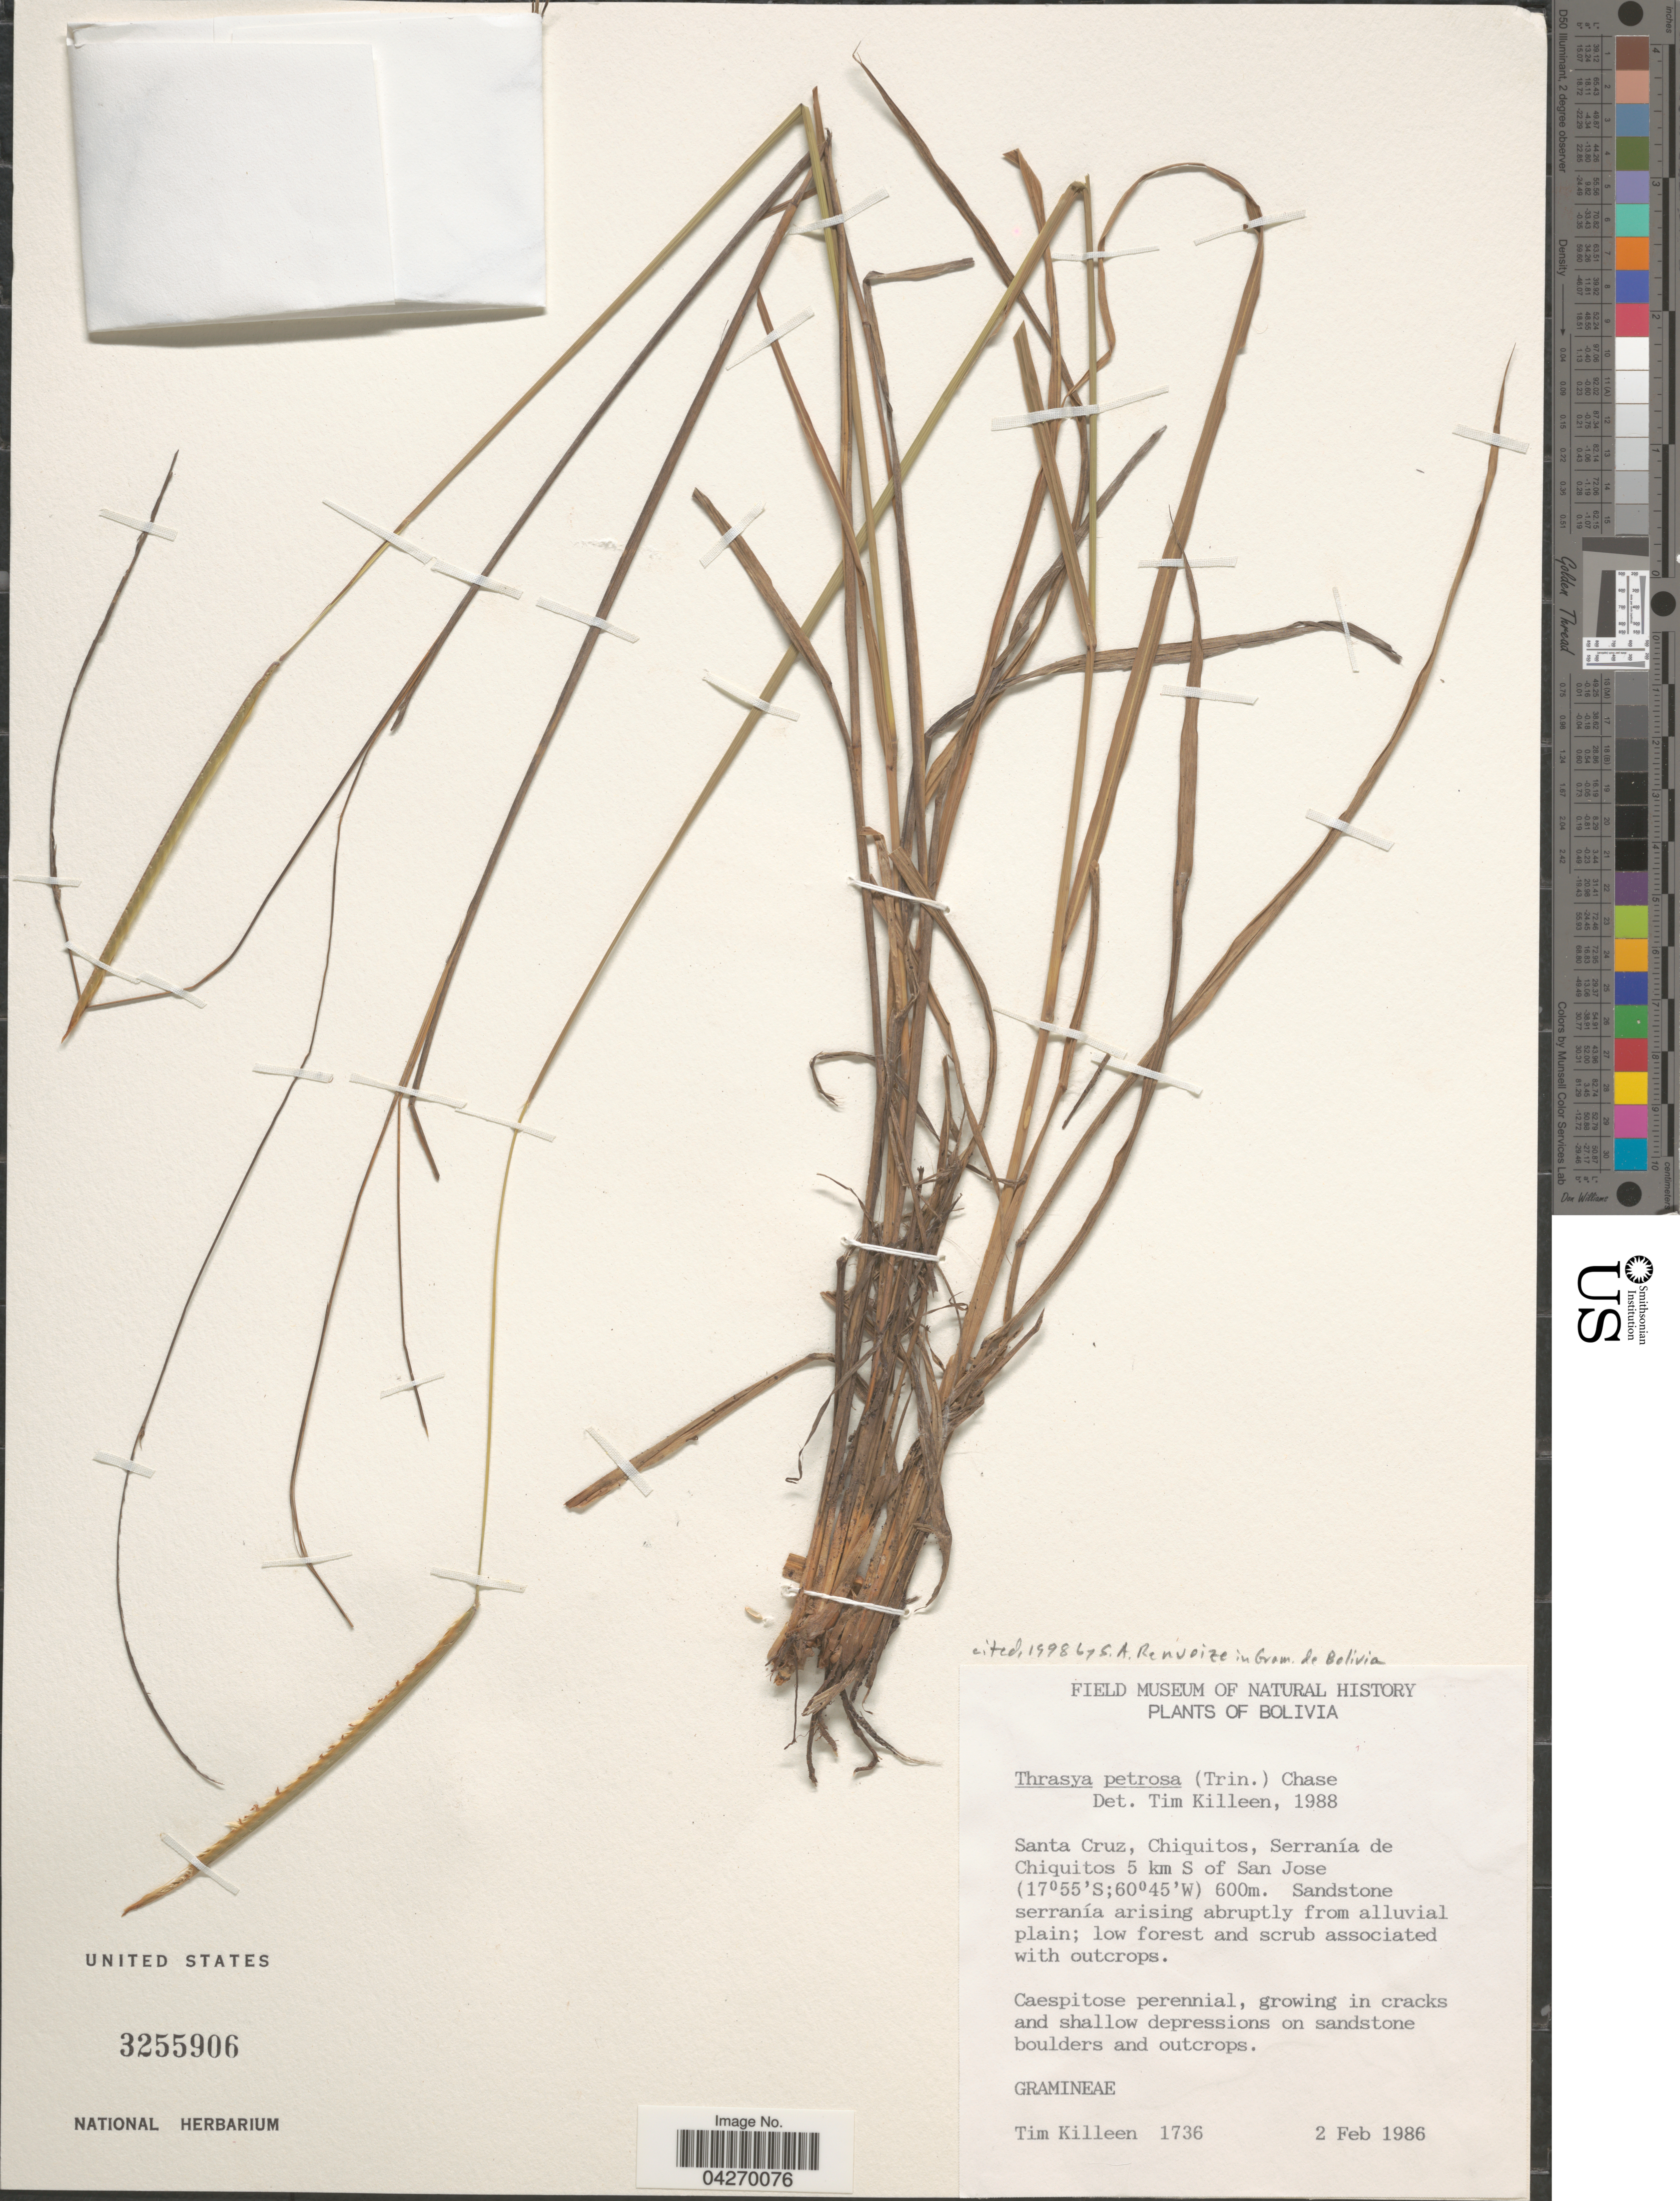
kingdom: Plantae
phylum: Tracheophyta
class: Liliopsida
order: Poales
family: Poaceae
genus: Paspalum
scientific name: Paspalum foliiforme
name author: S. Denham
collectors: T. J. Killeen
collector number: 1736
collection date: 1986-02-02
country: Bolivia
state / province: Santa Cruz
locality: Chiquitos, Serranía de Chiquitos 5 km S of San Jose.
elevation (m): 600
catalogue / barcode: US 3255906